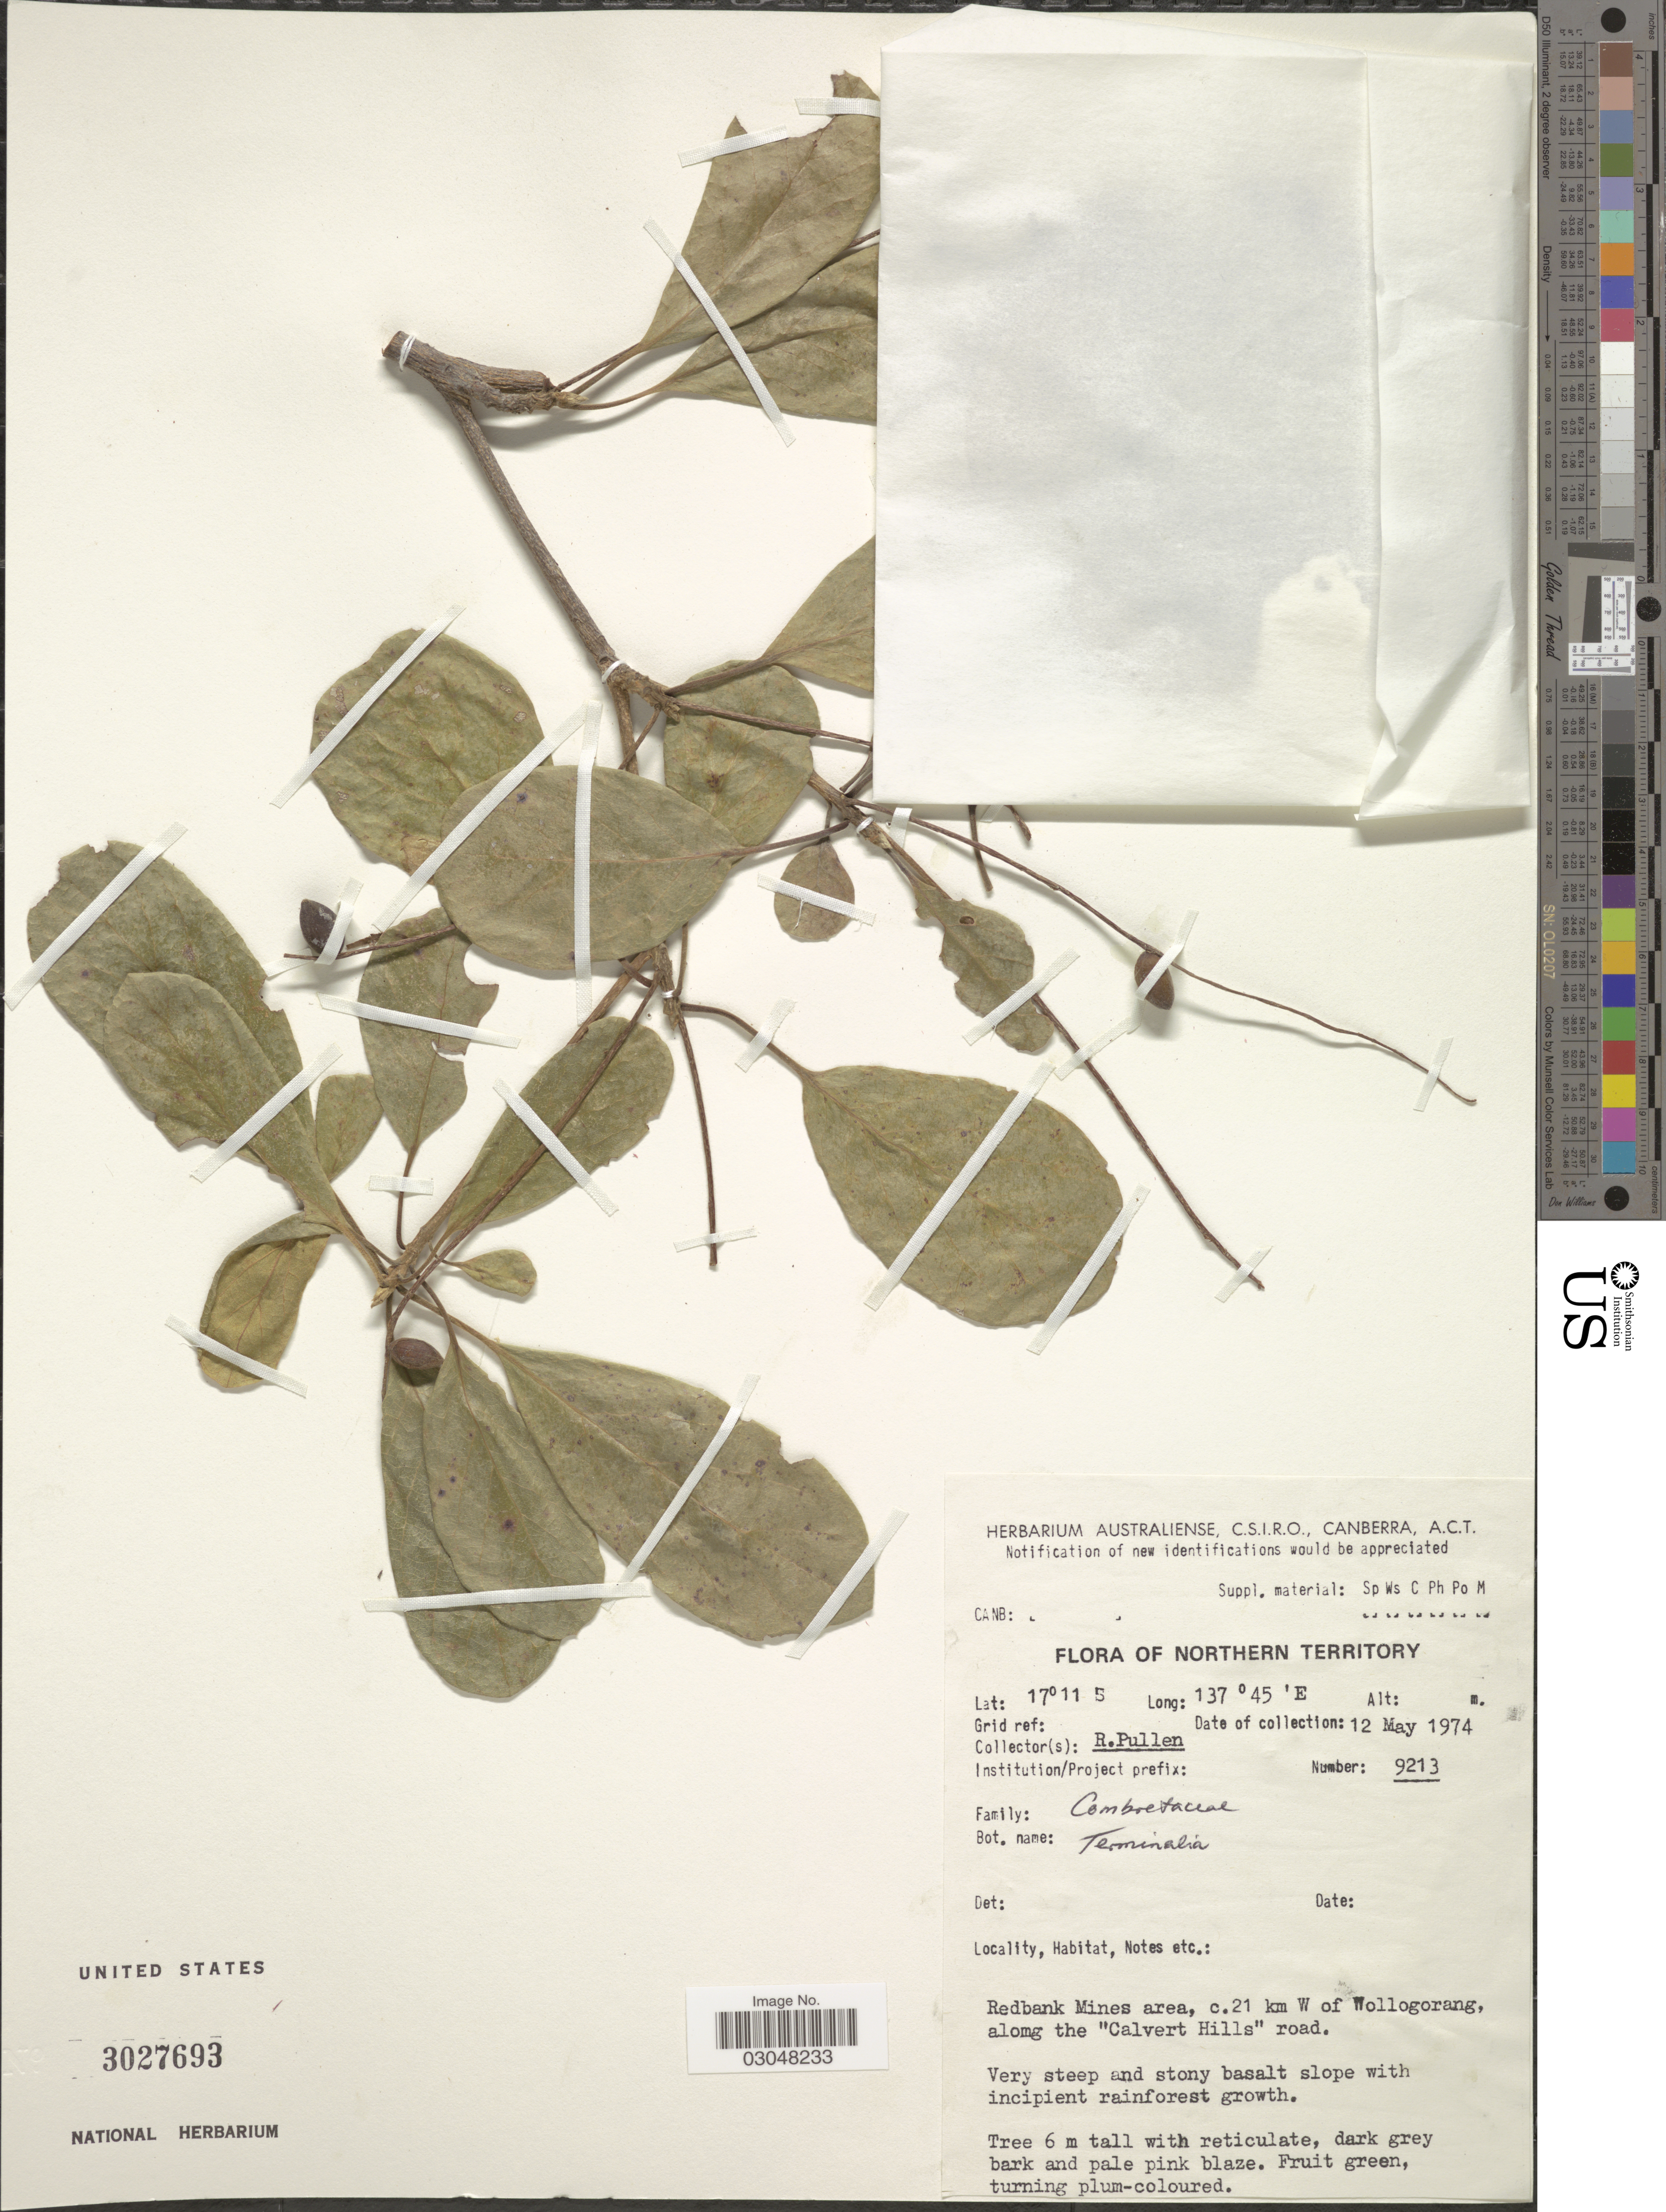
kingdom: Plantae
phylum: Tracheophyta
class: Magnoliopsida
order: Myrtales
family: Combretaceae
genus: Terminalia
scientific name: Terminalia sp.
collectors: R. Pullen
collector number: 9213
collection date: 1974-05-12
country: Australia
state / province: Northern Territory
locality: Redbank Mines area, c. 21 km W of Wollogorang, alomg the "Calvert Hills" road.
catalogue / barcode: US 3027693